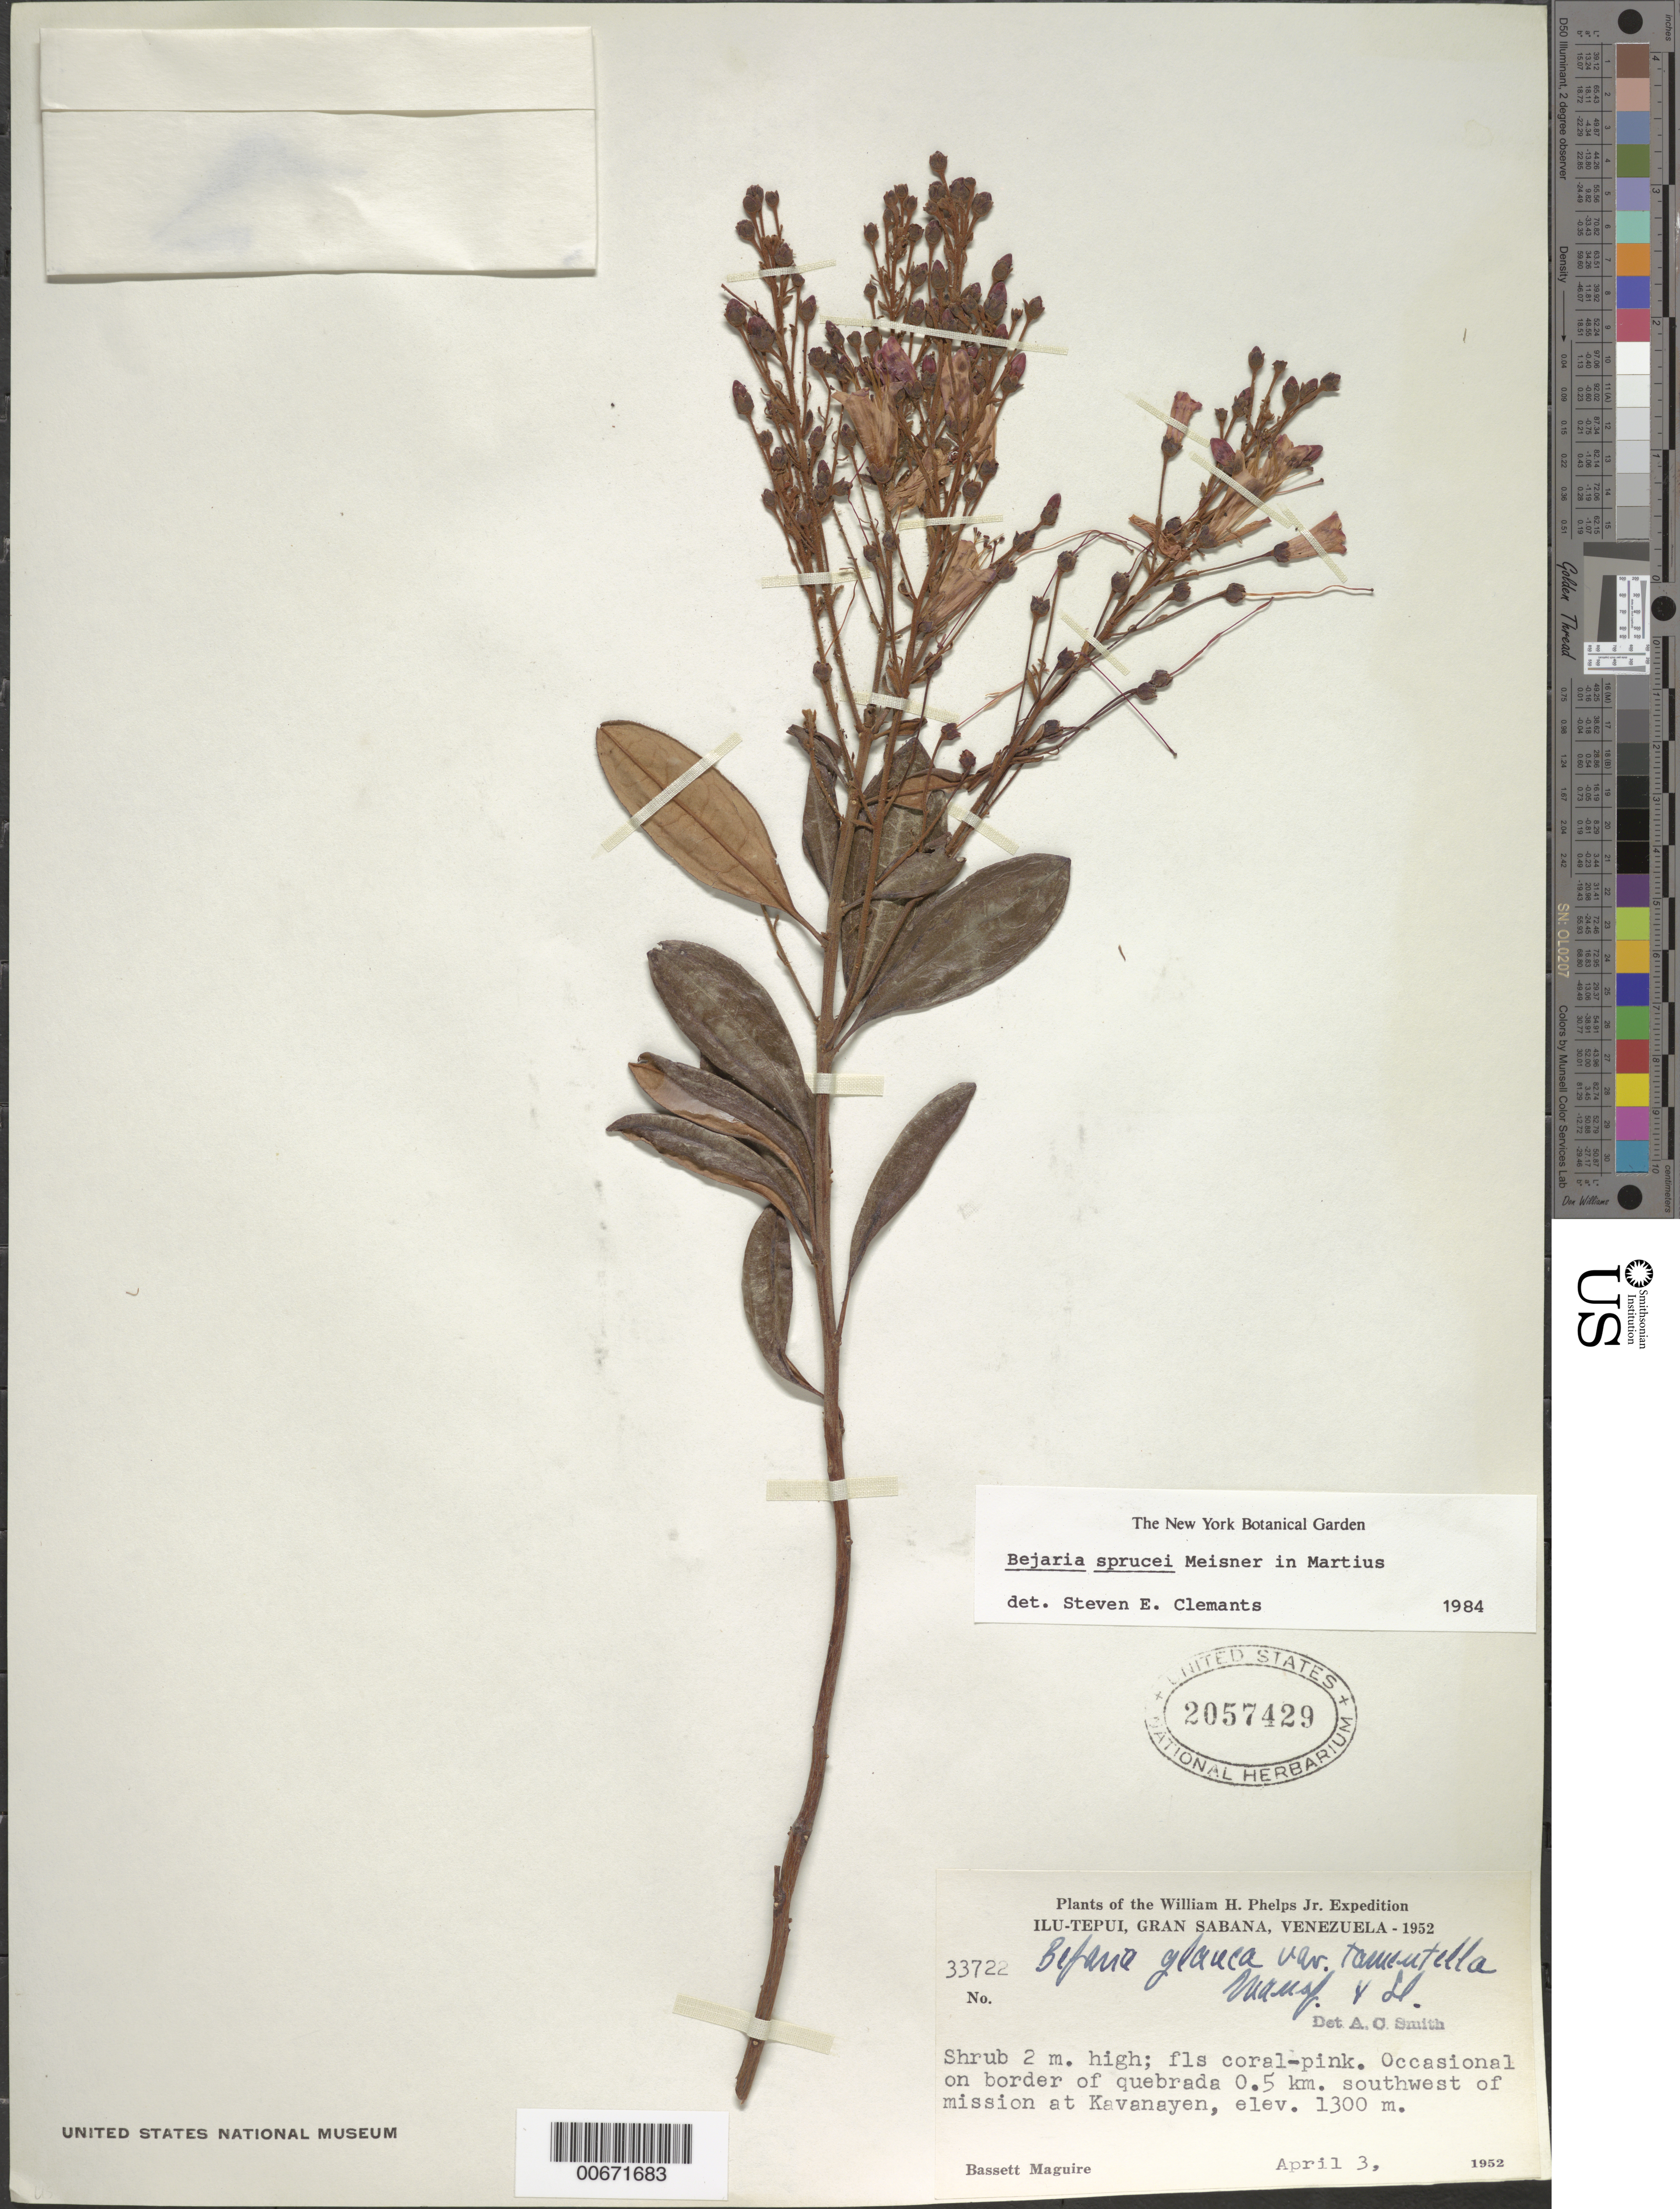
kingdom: Plantae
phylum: Tracheophyta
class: Magnoliopsida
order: Ericales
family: Ericaceae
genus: Bejaria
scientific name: Bejaria sprucei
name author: Meisn.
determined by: Clemants, S. E.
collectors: B. Maguire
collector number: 33722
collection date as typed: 3-Apr-52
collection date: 1952-04-03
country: Venezuela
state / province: Bolívar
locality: Gran Sabana, Ilu-tepuí, 5 km SW of Kavanayén Mission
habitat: Border of quebrada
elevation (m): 1300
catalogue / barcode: US 2057429